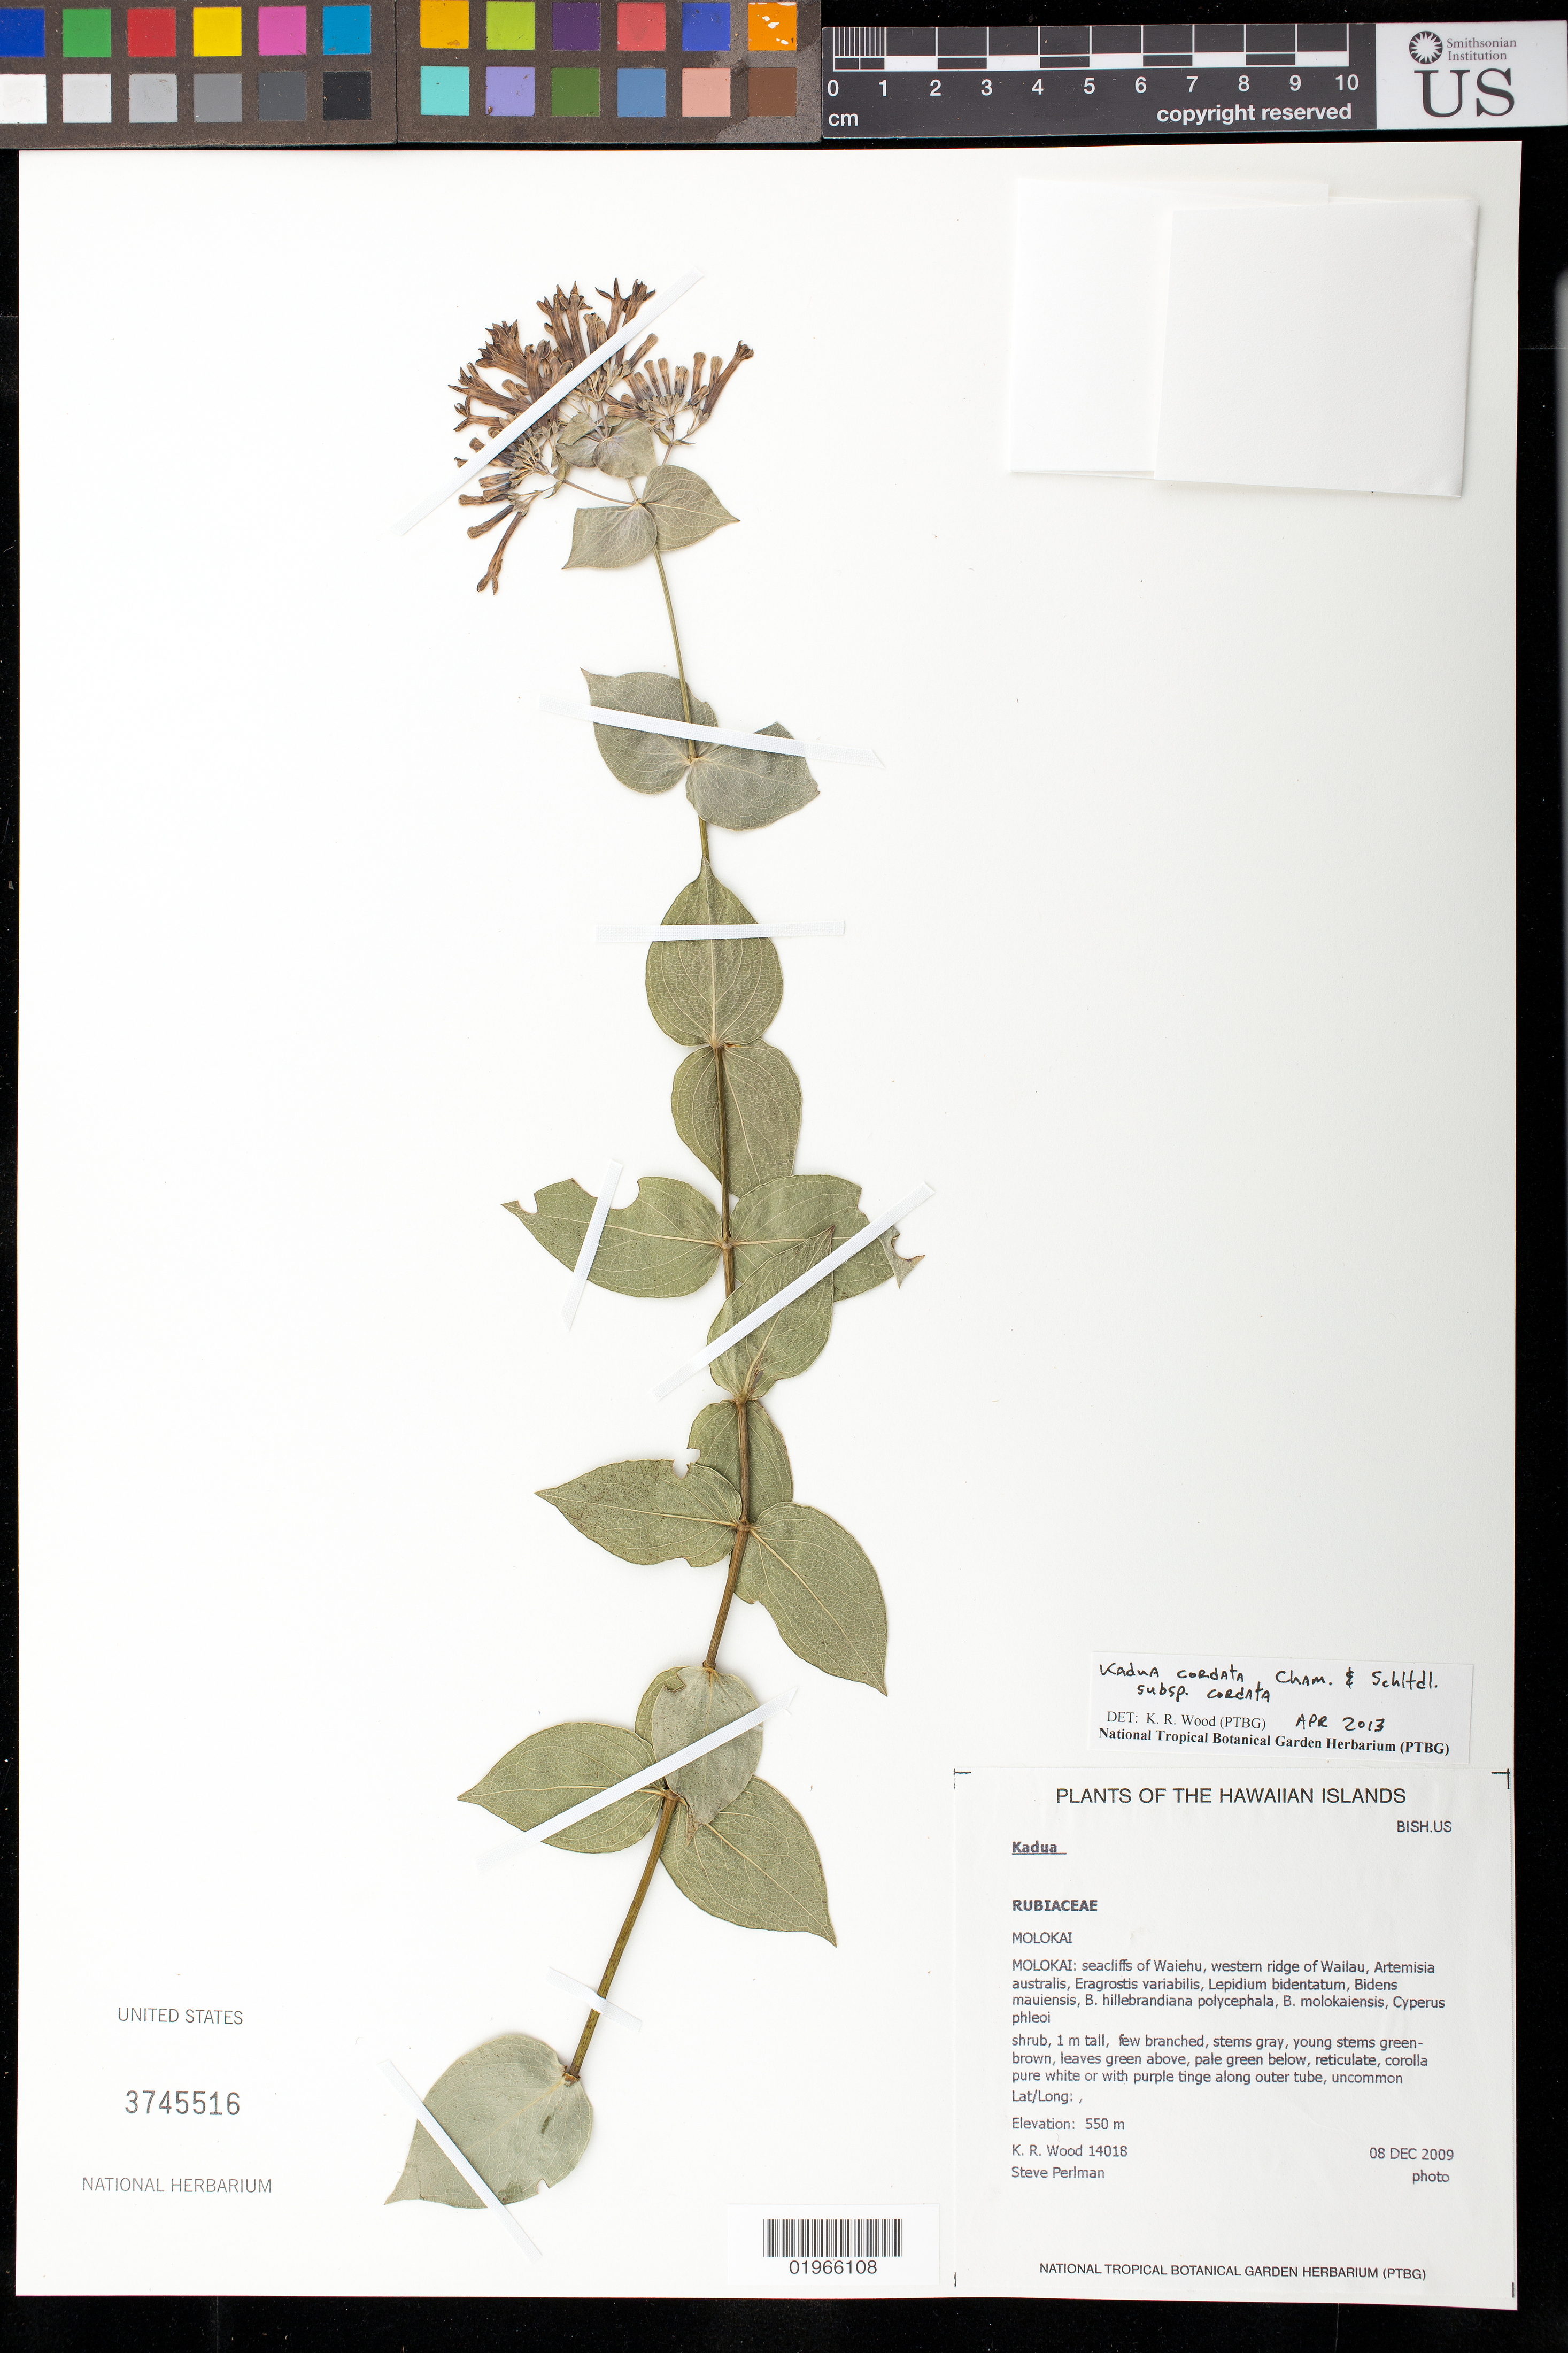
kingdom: Plantae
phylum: Tracheophyta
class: Magnoliopsida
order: Gentianales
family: Rubiaceae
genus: Kadua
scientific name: Kadua cordata subsp. cordata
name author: Cham. & Schltdl.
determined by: Wood, Kenneth R.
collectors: K. R. Wood & S. P. Perlman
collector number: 14018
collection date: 2009-12-08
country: United States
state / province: Hawaii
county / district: Maui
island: Moloka'i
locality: Seacliffs of Waiehu, western ridge of Wailau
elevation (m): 550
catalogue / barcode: US 3745516